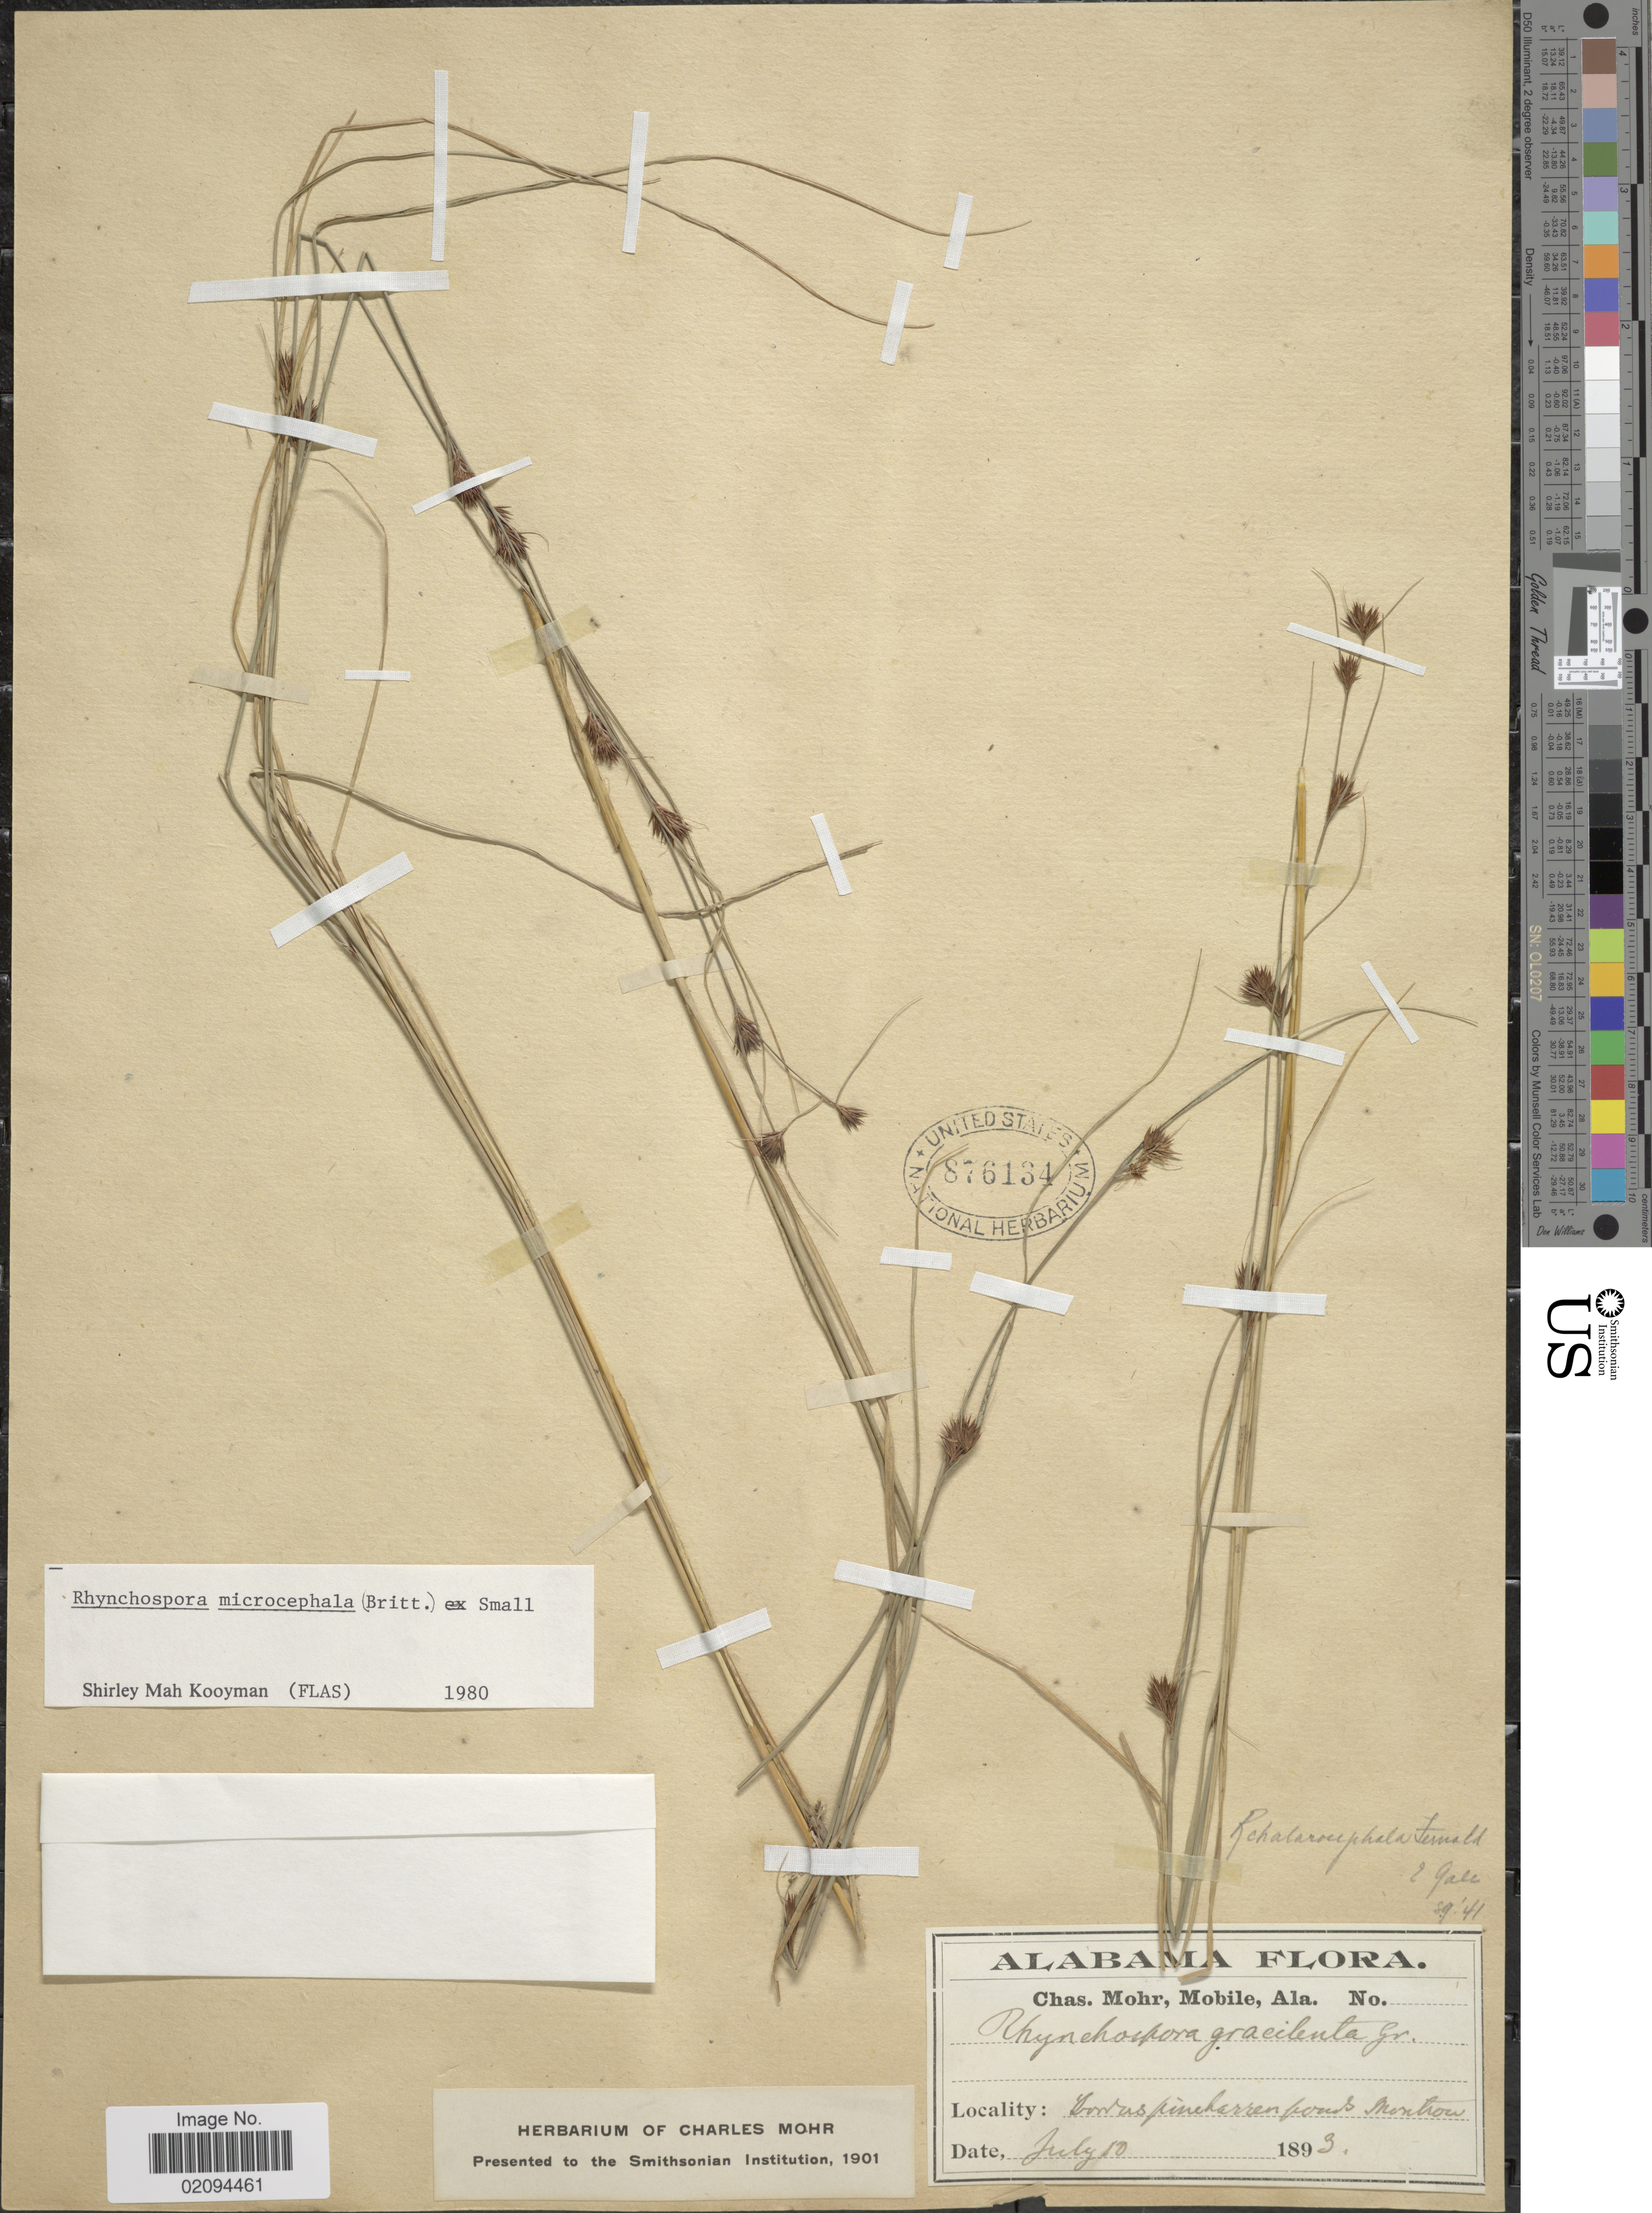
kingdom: Plantae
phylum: Tracheophyta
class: Liliopsida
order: Poales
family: Cyperaceae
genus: Rhynchospora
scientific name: Rhynchospora microcephala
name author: (Britton) Britton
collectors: Mohr, C. T. (herbarium)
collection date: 1893-07-10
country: United States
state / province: Alabama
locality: Montrow.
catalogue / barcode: US 876134